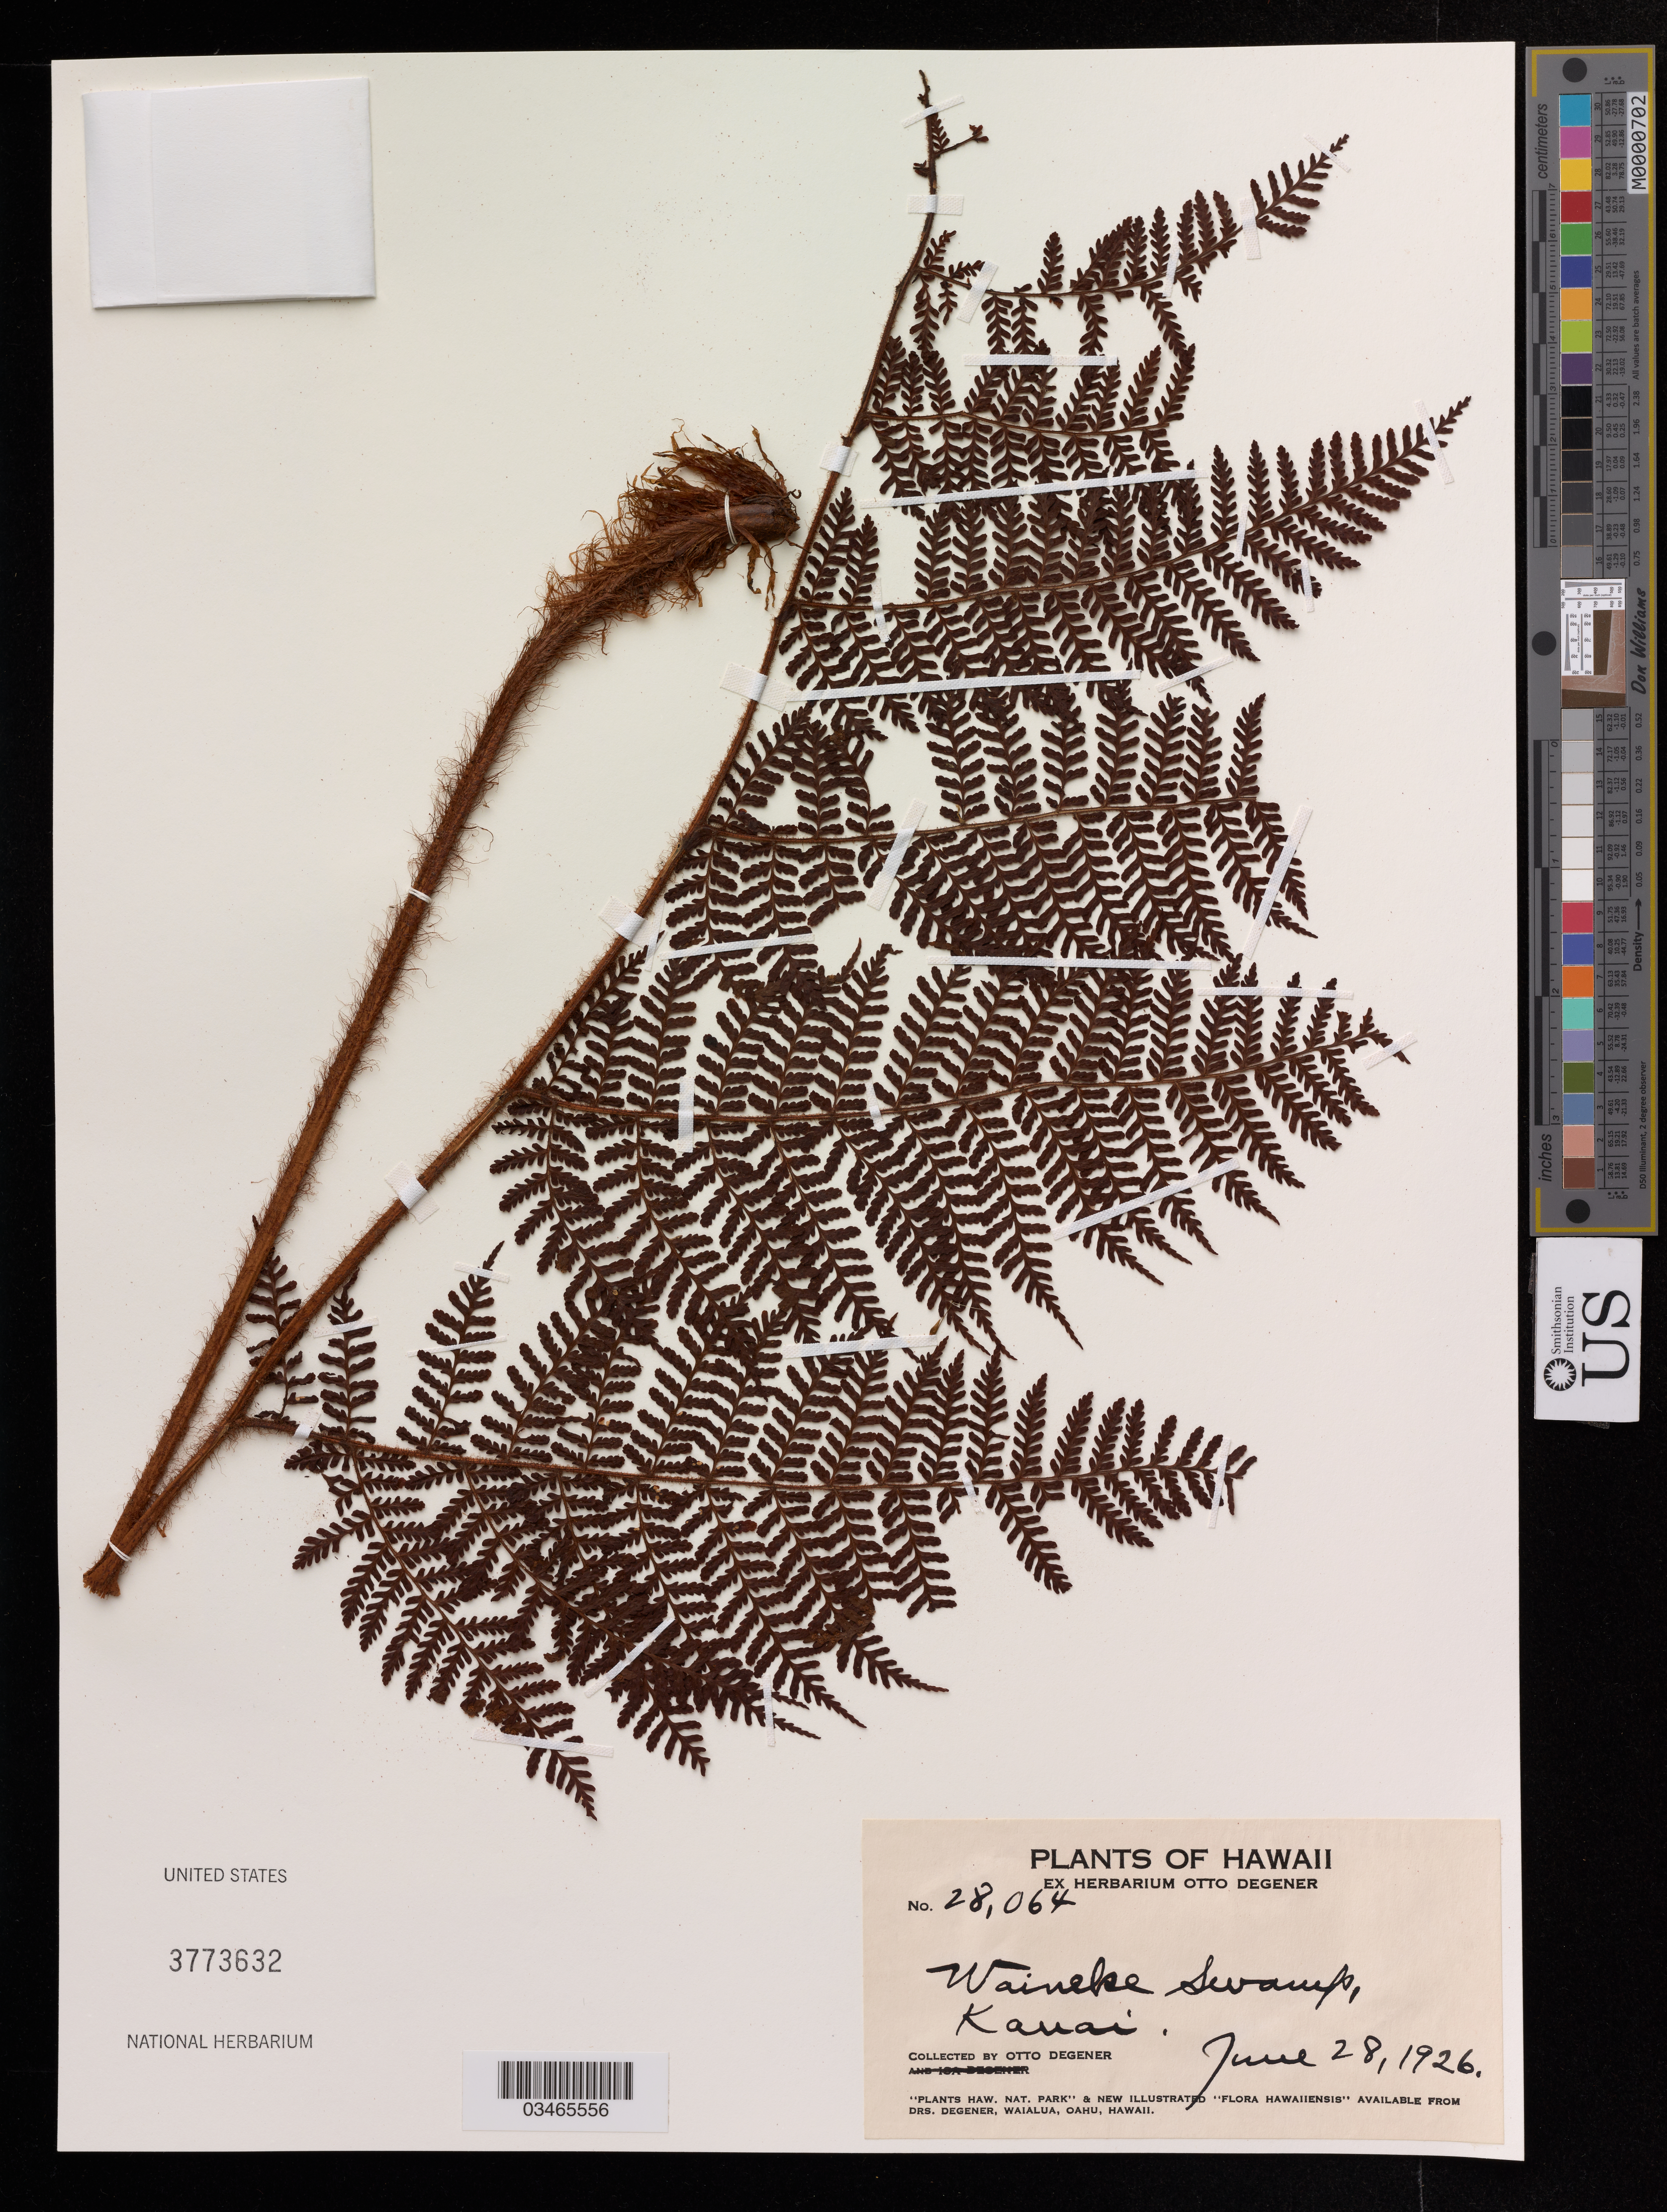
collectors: O. Degener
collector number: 28064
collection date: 1926-06-28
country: United States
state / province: Hawaii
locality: Waineke Swamp, Kauai.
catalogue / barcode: US 3773632